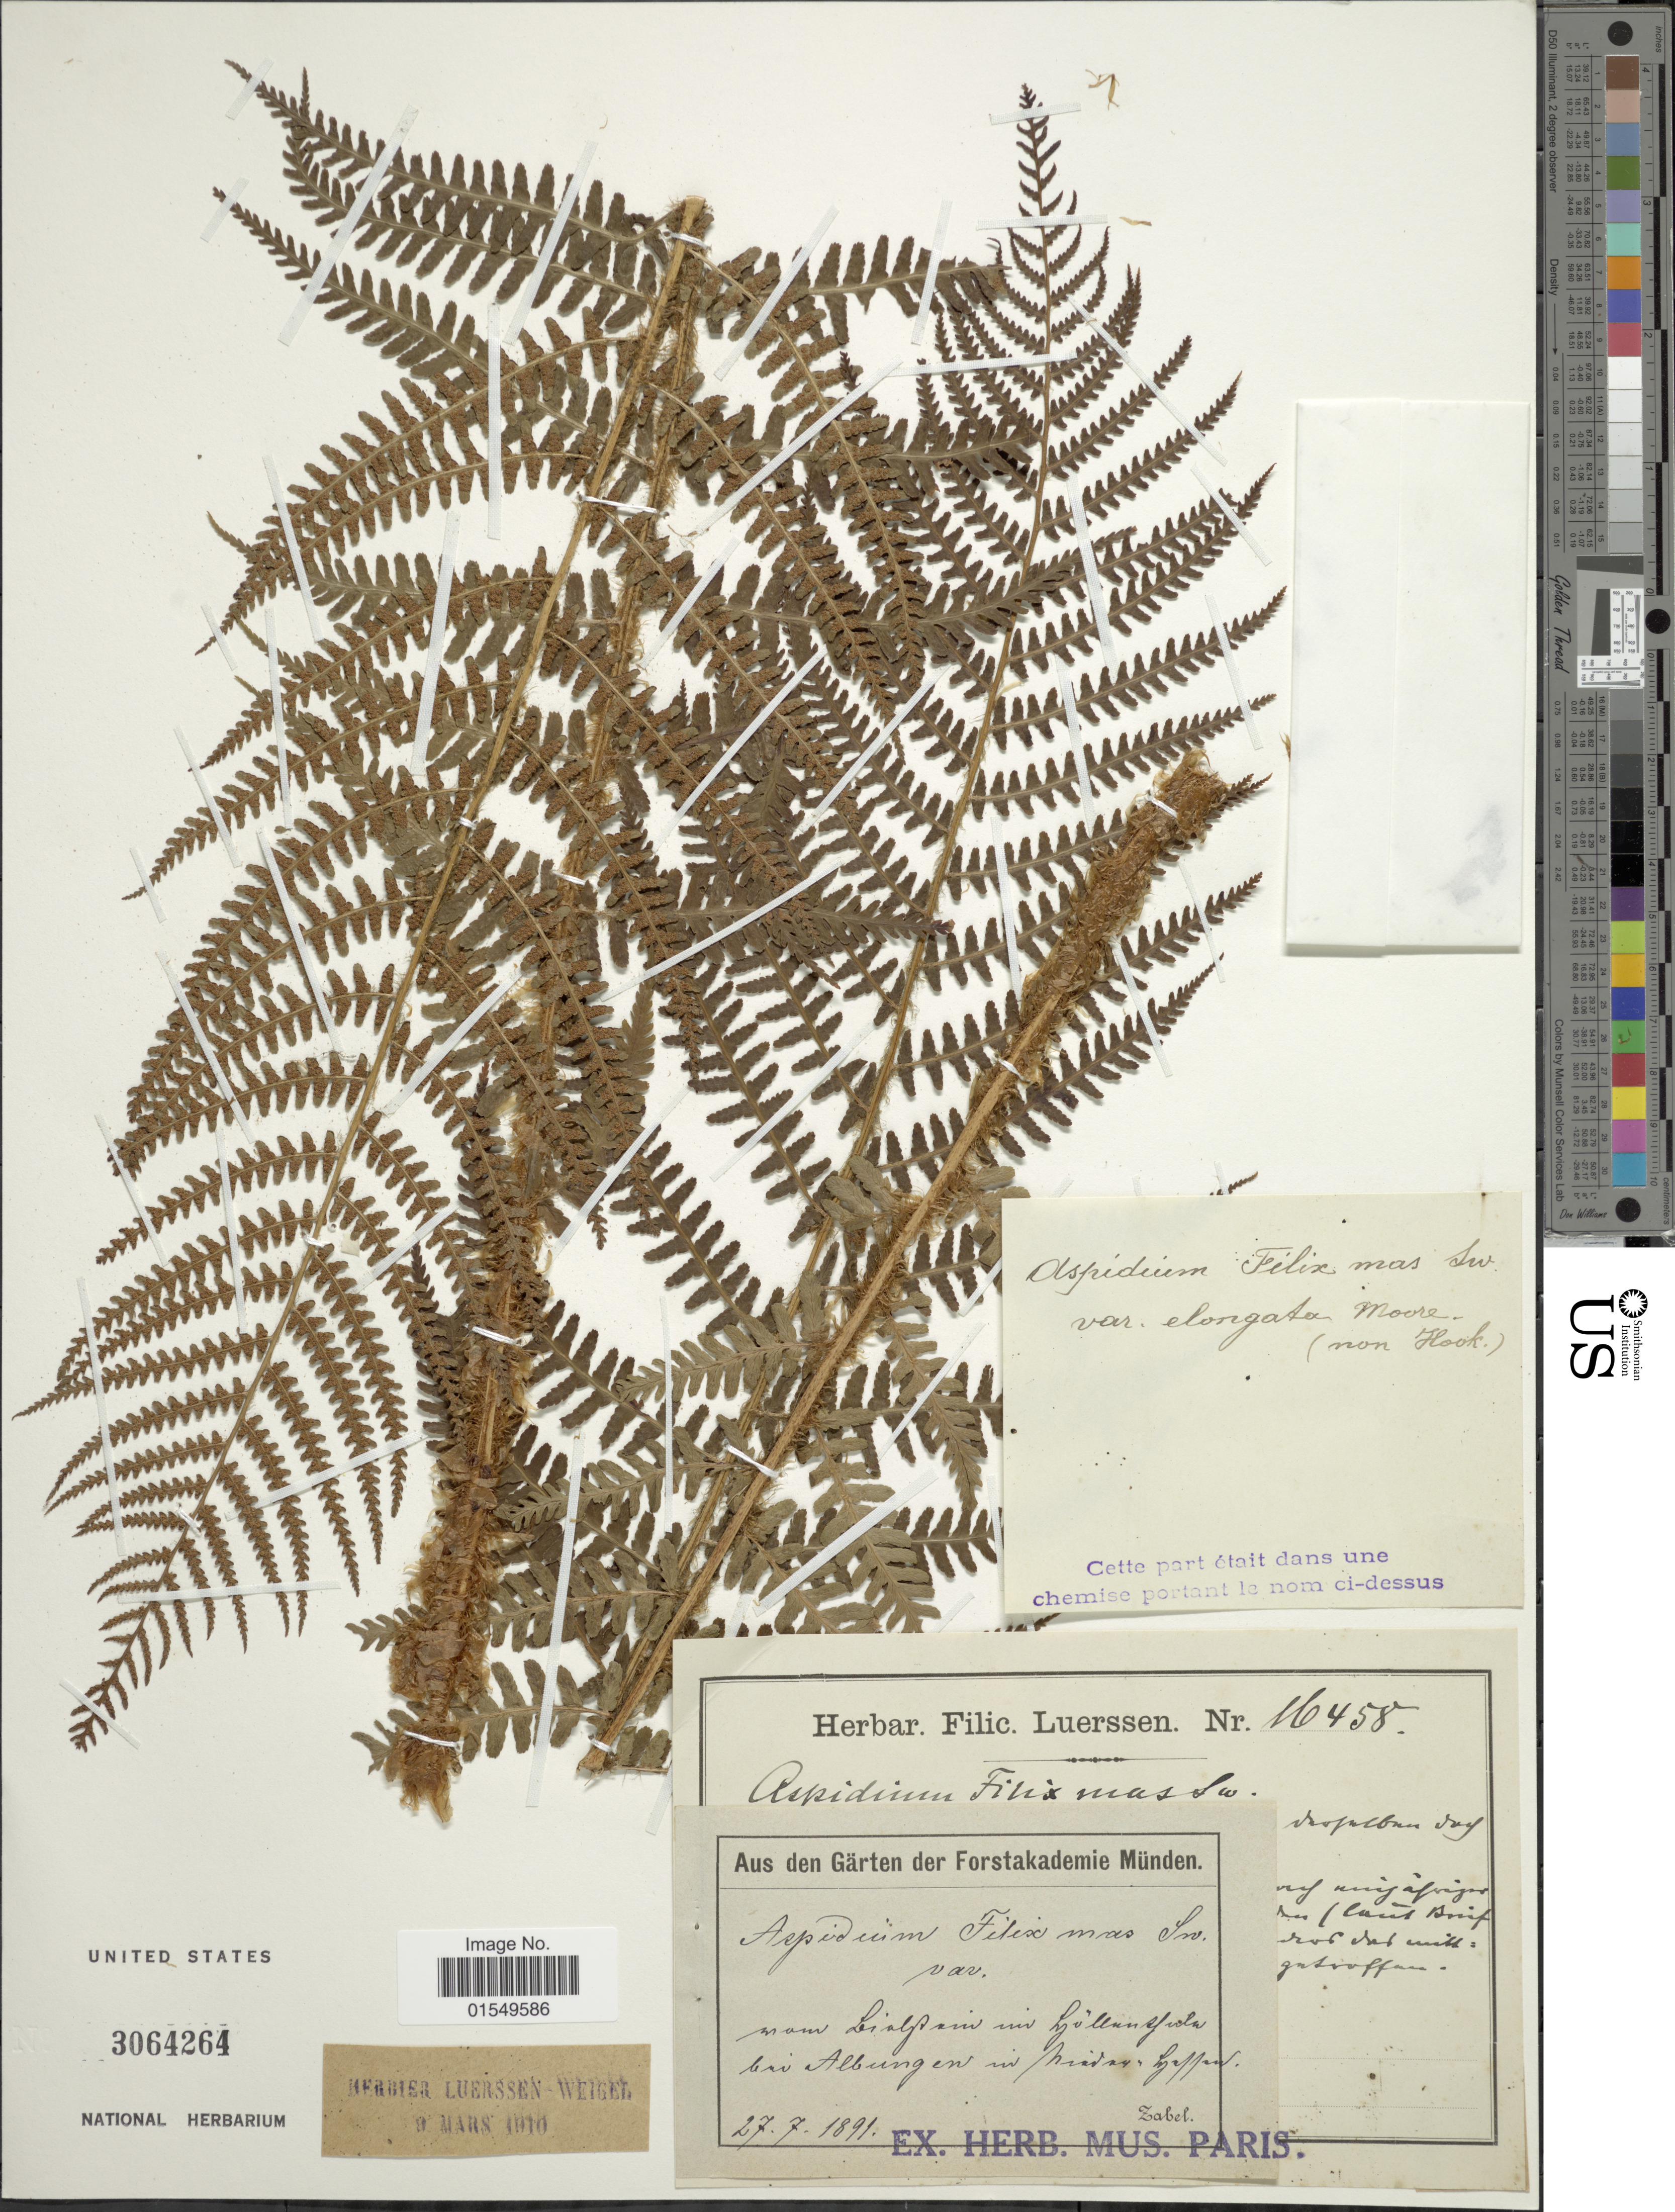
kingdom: Plantae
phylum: Tracheophyta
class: Polypodiopsida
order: Polypodiales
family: Dryopteridaceae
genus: Dryopteris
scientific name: Dryopteris filix-mas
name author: (L.) Schott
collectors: H. Zabel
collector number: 16455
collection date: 1891-07-27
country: Germany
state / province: Niedersachsen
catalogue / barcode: US 3064264